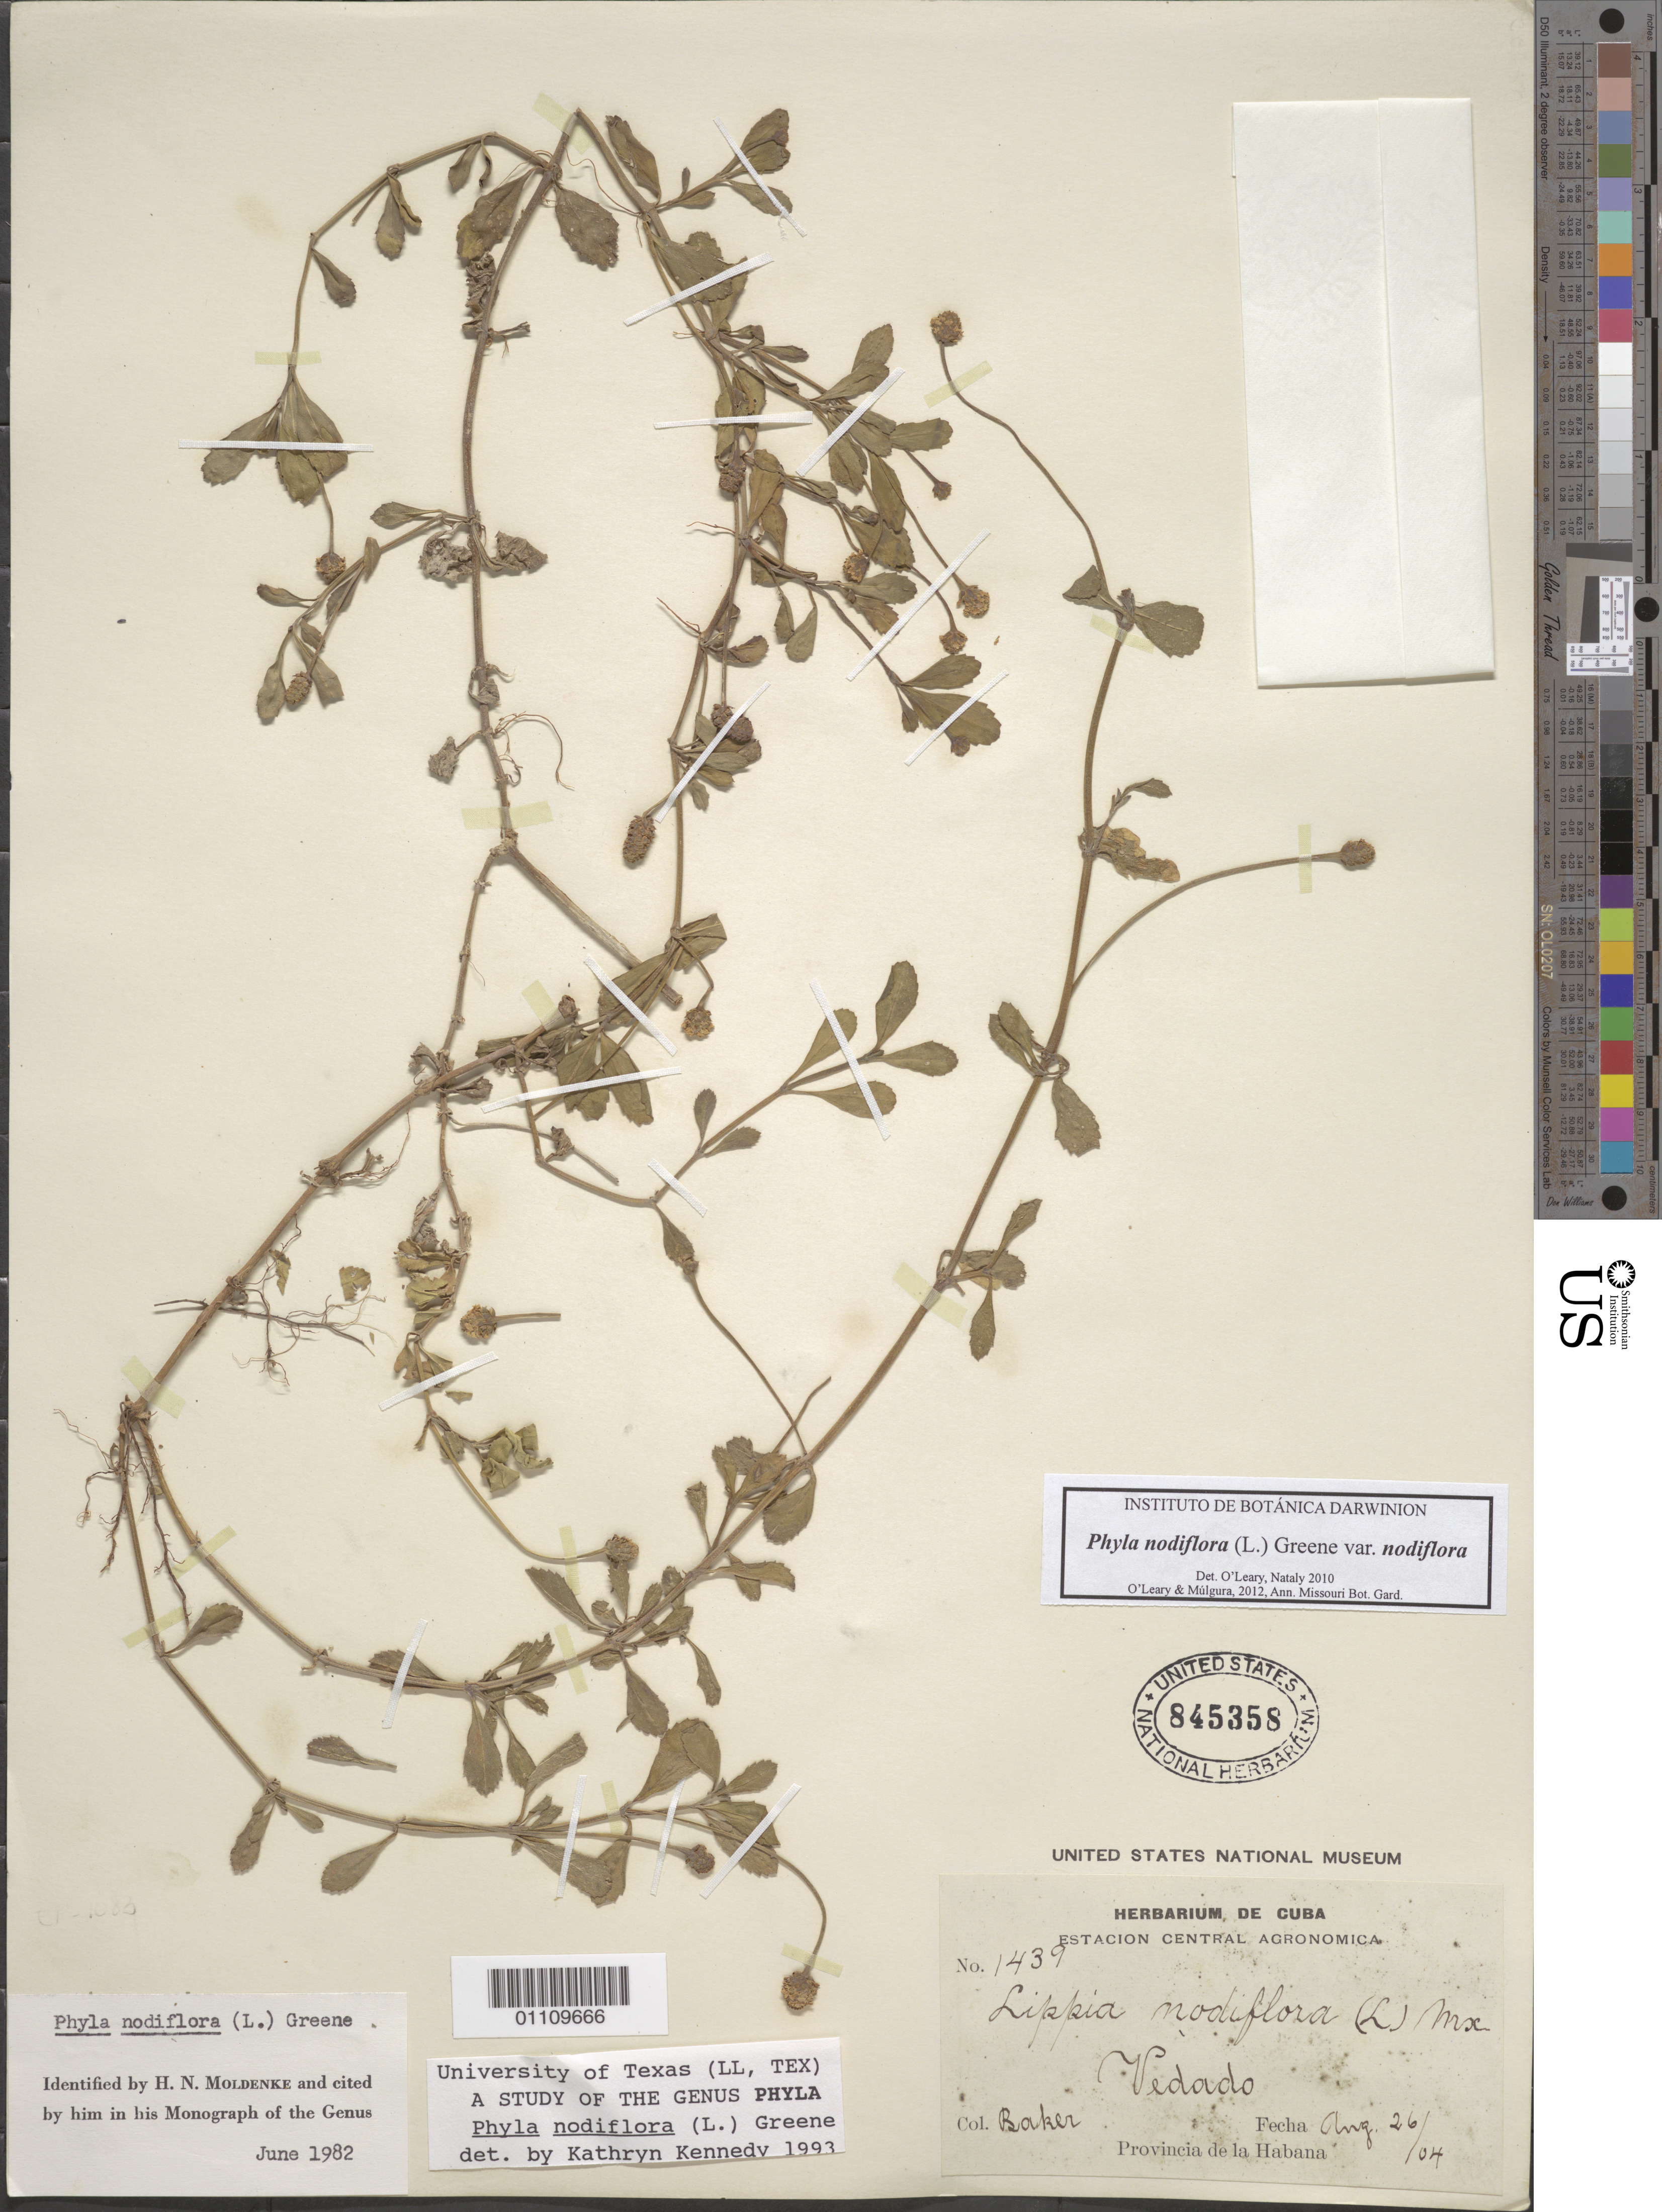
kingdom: Plantae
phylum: Tracheophyta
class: Magnoliopsida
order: Lamiales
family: Verbenaceae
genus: Phyla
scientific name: Phyla nodiflora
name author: (L.) Greene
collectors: C. F. Baker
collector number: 1439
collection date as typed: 26 Aug 1904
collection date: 1904-08-26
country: Cuba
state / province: La Habana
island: Cuba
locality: Vedado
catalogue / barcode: US 845358